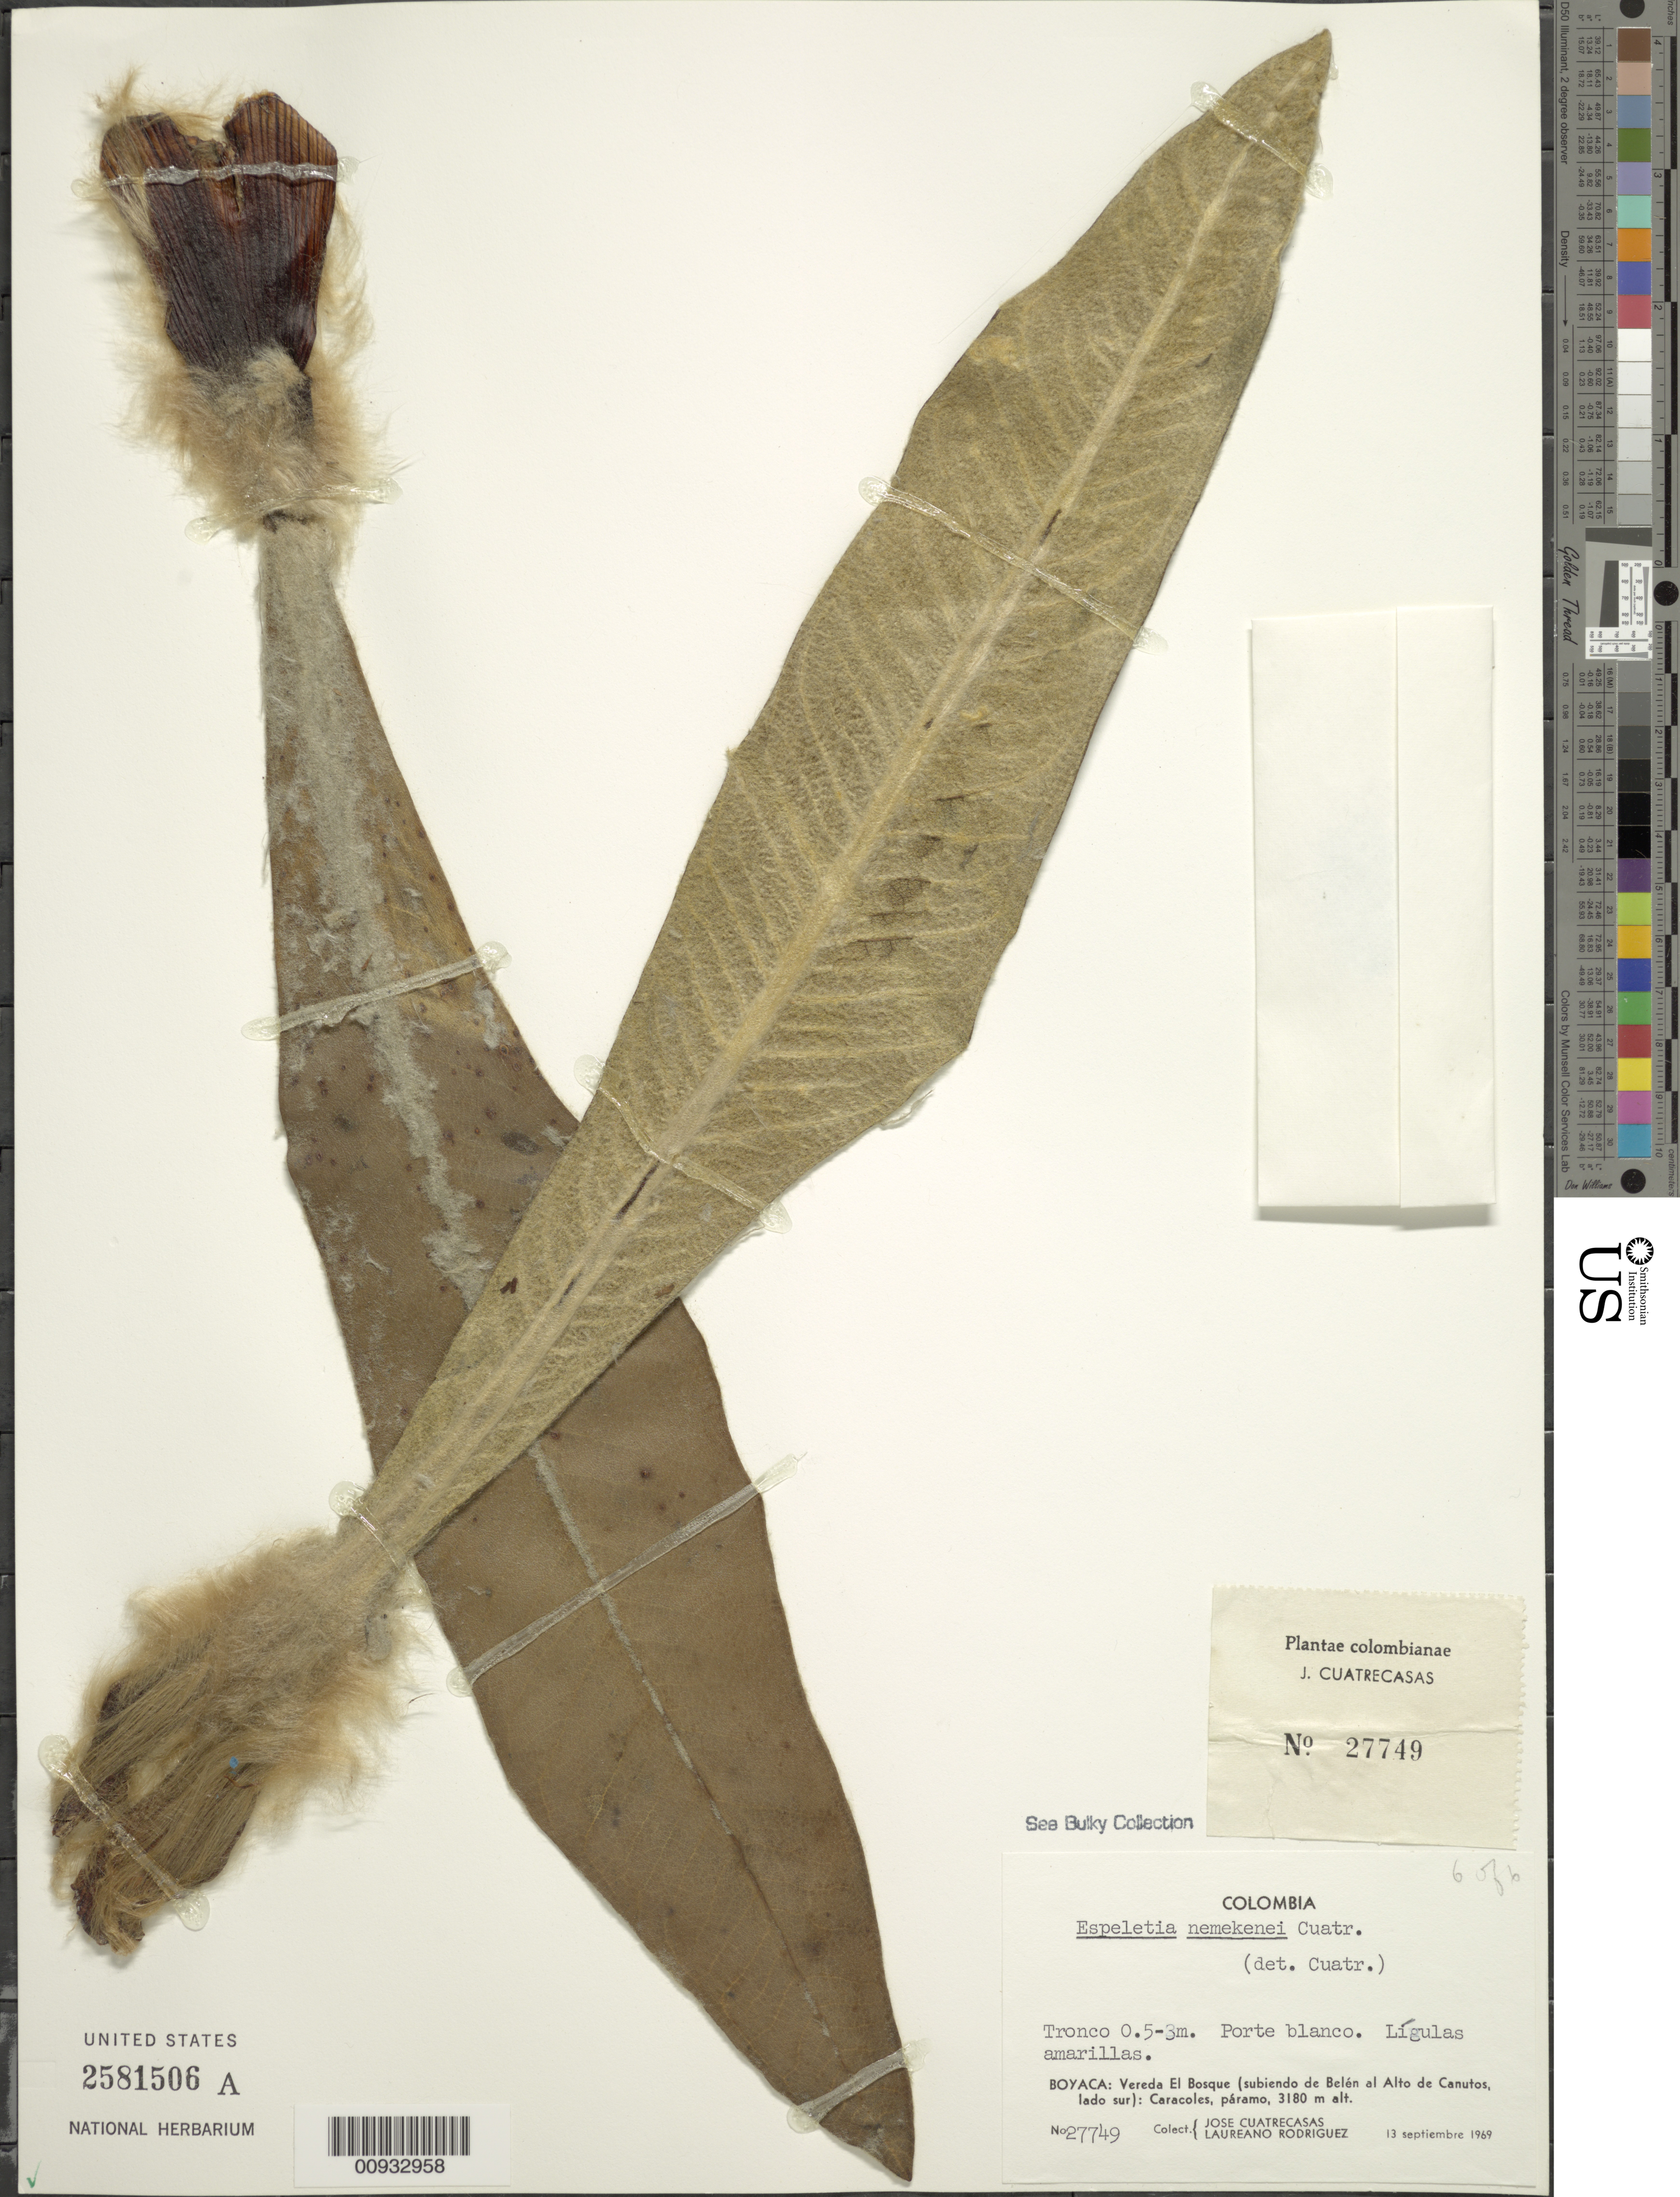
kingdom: Plantae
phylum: Tracheophyta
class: Magnoliopsida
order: Asterales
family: Asteraceae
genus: Espeletia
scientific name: Espeletia nemekenei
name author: Cuatrec.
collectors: J. Cuatrecasas & L. Rodriguez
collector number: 27749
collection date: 1969-09-13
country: Colombia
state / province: Boyacá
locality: Vereda El Bosque (subiendo de Belen al Alto de Canutos, lado sur), Caracoles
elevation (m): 3180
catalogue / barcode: US 2581506A